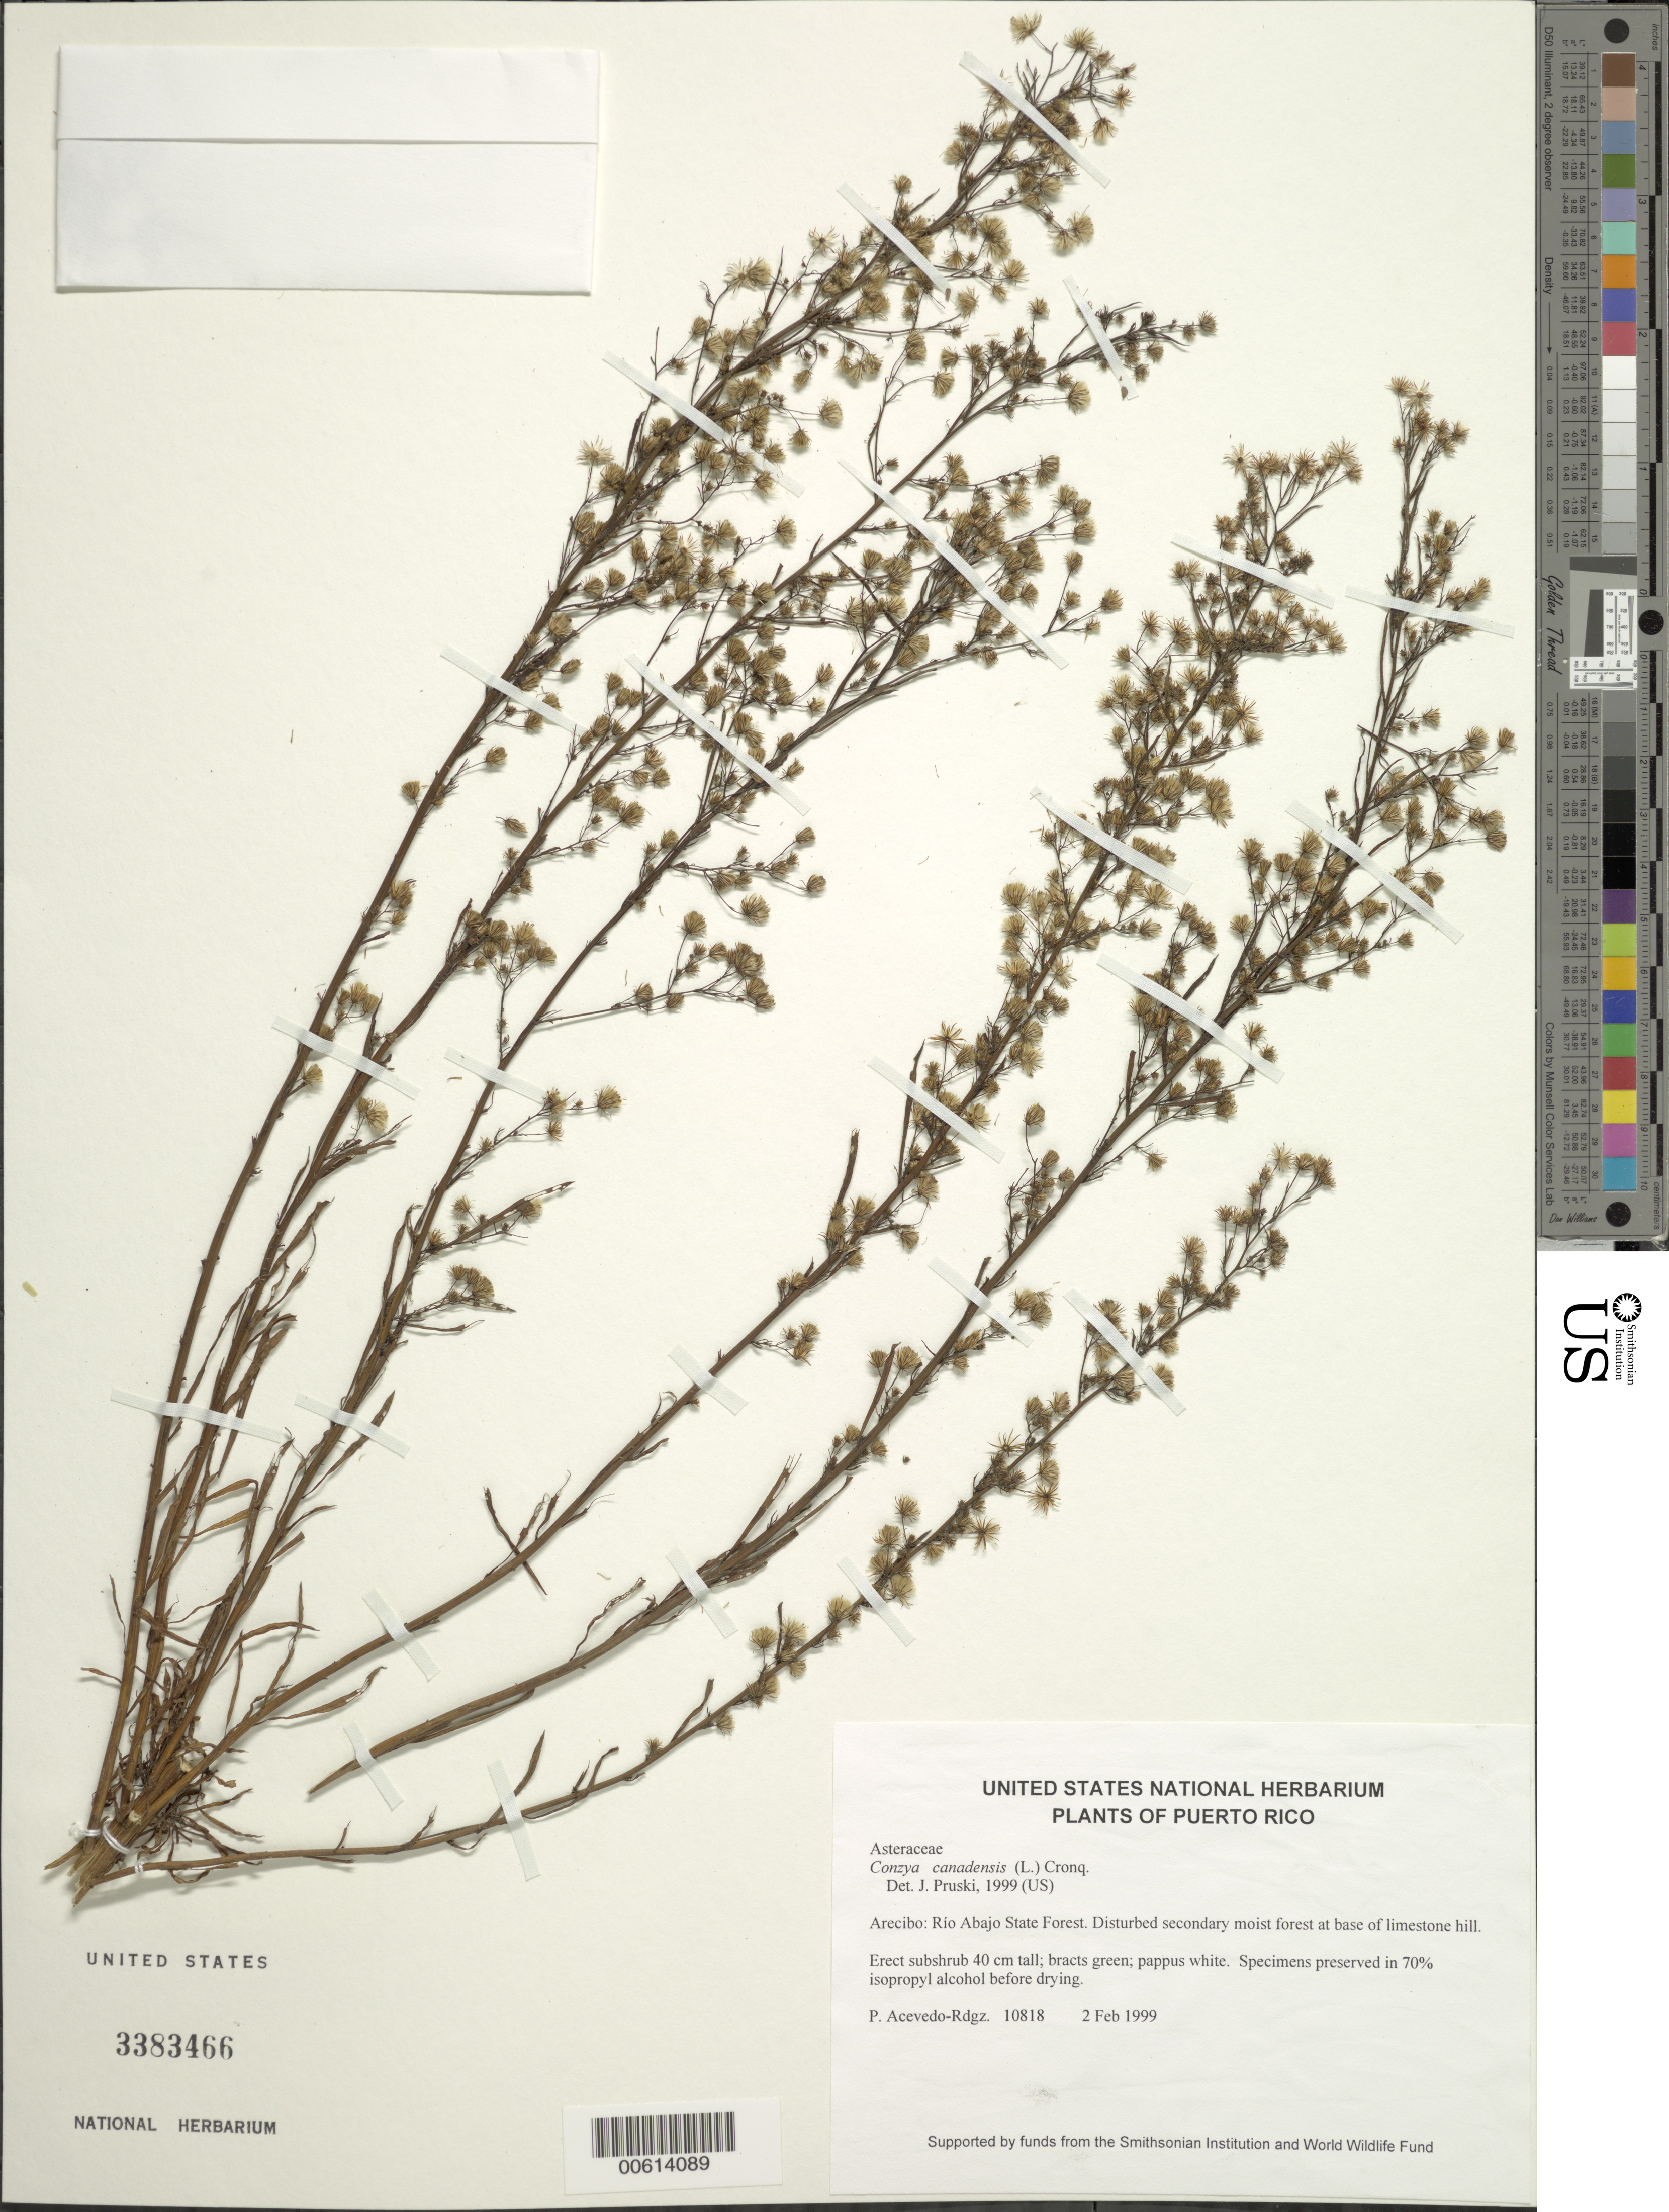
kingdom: Plantae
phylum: Tracheophyta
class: Magnoliopsida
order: Asterales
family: Asteraceae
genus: Conyza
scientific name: Conyza canadensis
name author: (L.) Cronq.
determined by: Pruski, J. F.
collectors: P. Acevedo-Rodr.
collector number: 10818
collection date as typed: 02 Feb 1999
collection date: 1999-02-02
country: Puerto Rico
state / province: Arecibo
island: Puerto Rico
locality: Arecibo; Río Abajo State Forest.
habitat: Disturbed secondary moist forest at base of limestone hill.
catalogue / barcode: US 3383466